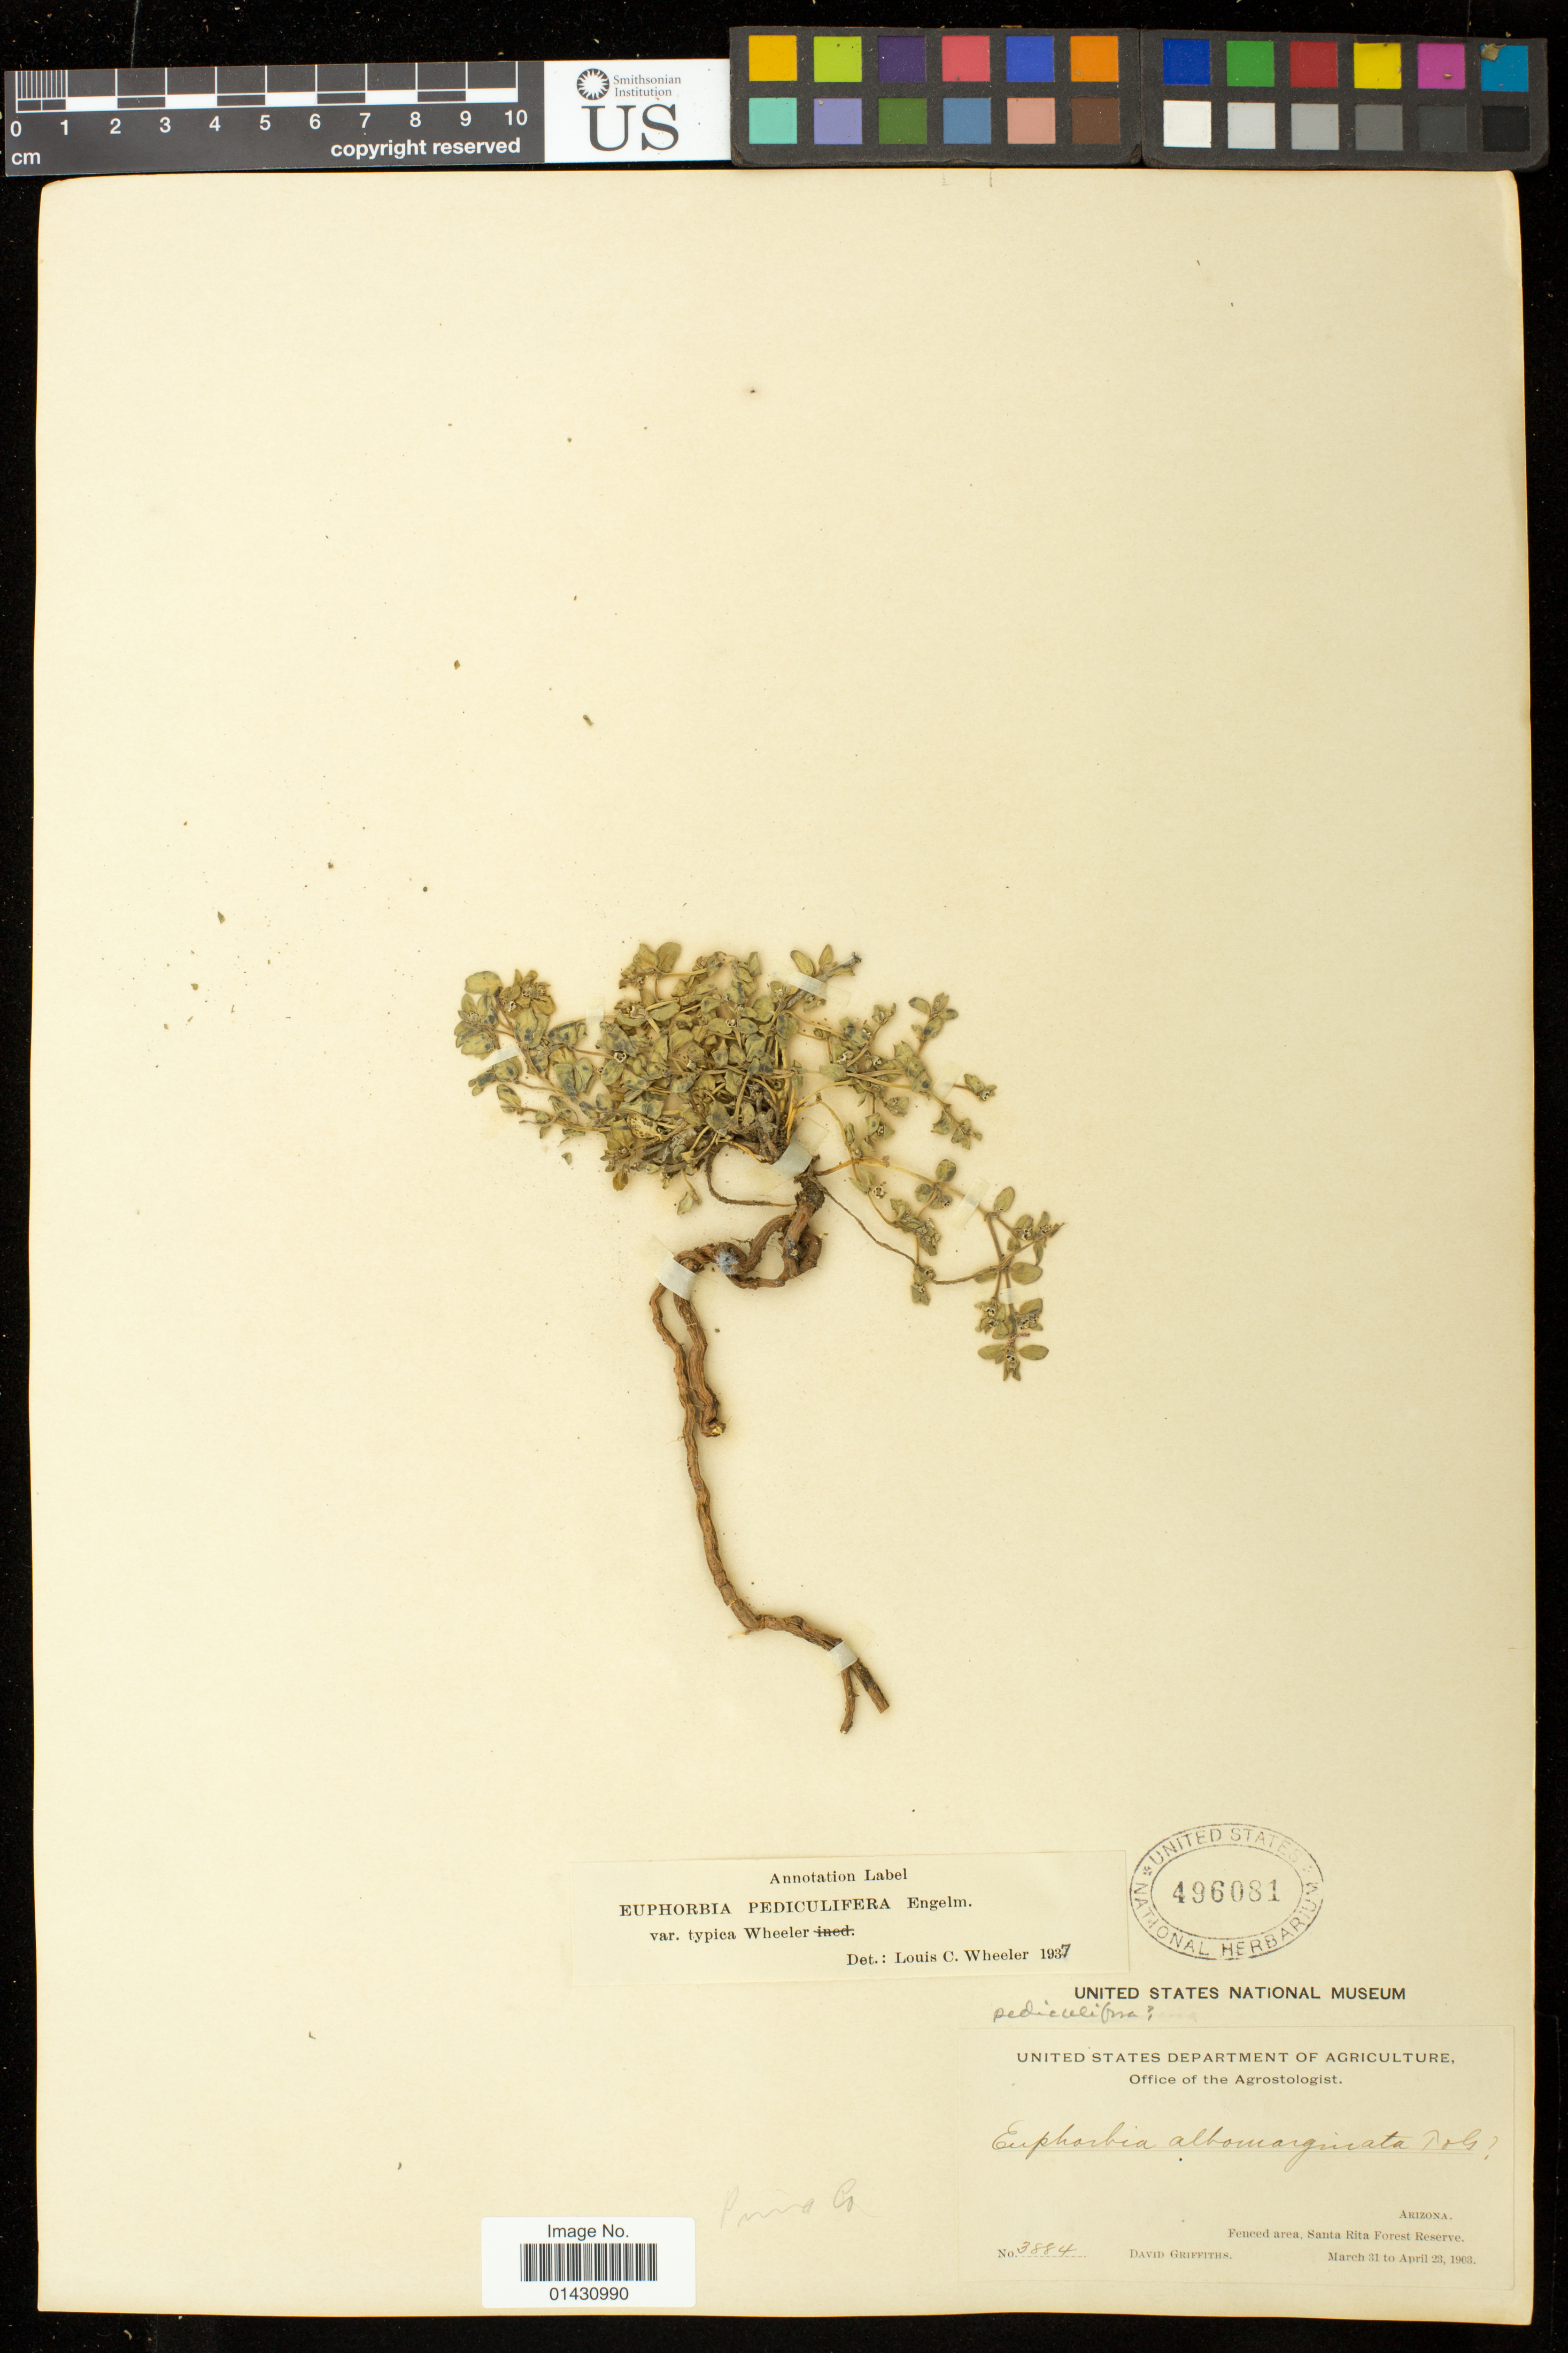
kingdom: Plantae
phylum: Tracheophyta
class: Magnoliopsida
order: Malpighiales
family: Euphorbiaceae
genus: Euphorbia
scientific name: Euphorbia pediculifera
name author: Engelm.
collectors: D. Griffiths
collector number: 3884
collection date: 1903-03-31/1903-04-23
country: United States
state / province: Arizona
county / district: Santa Cruz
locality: Fenced area, Santa Rita Forest Reserve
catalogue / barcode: US 496081